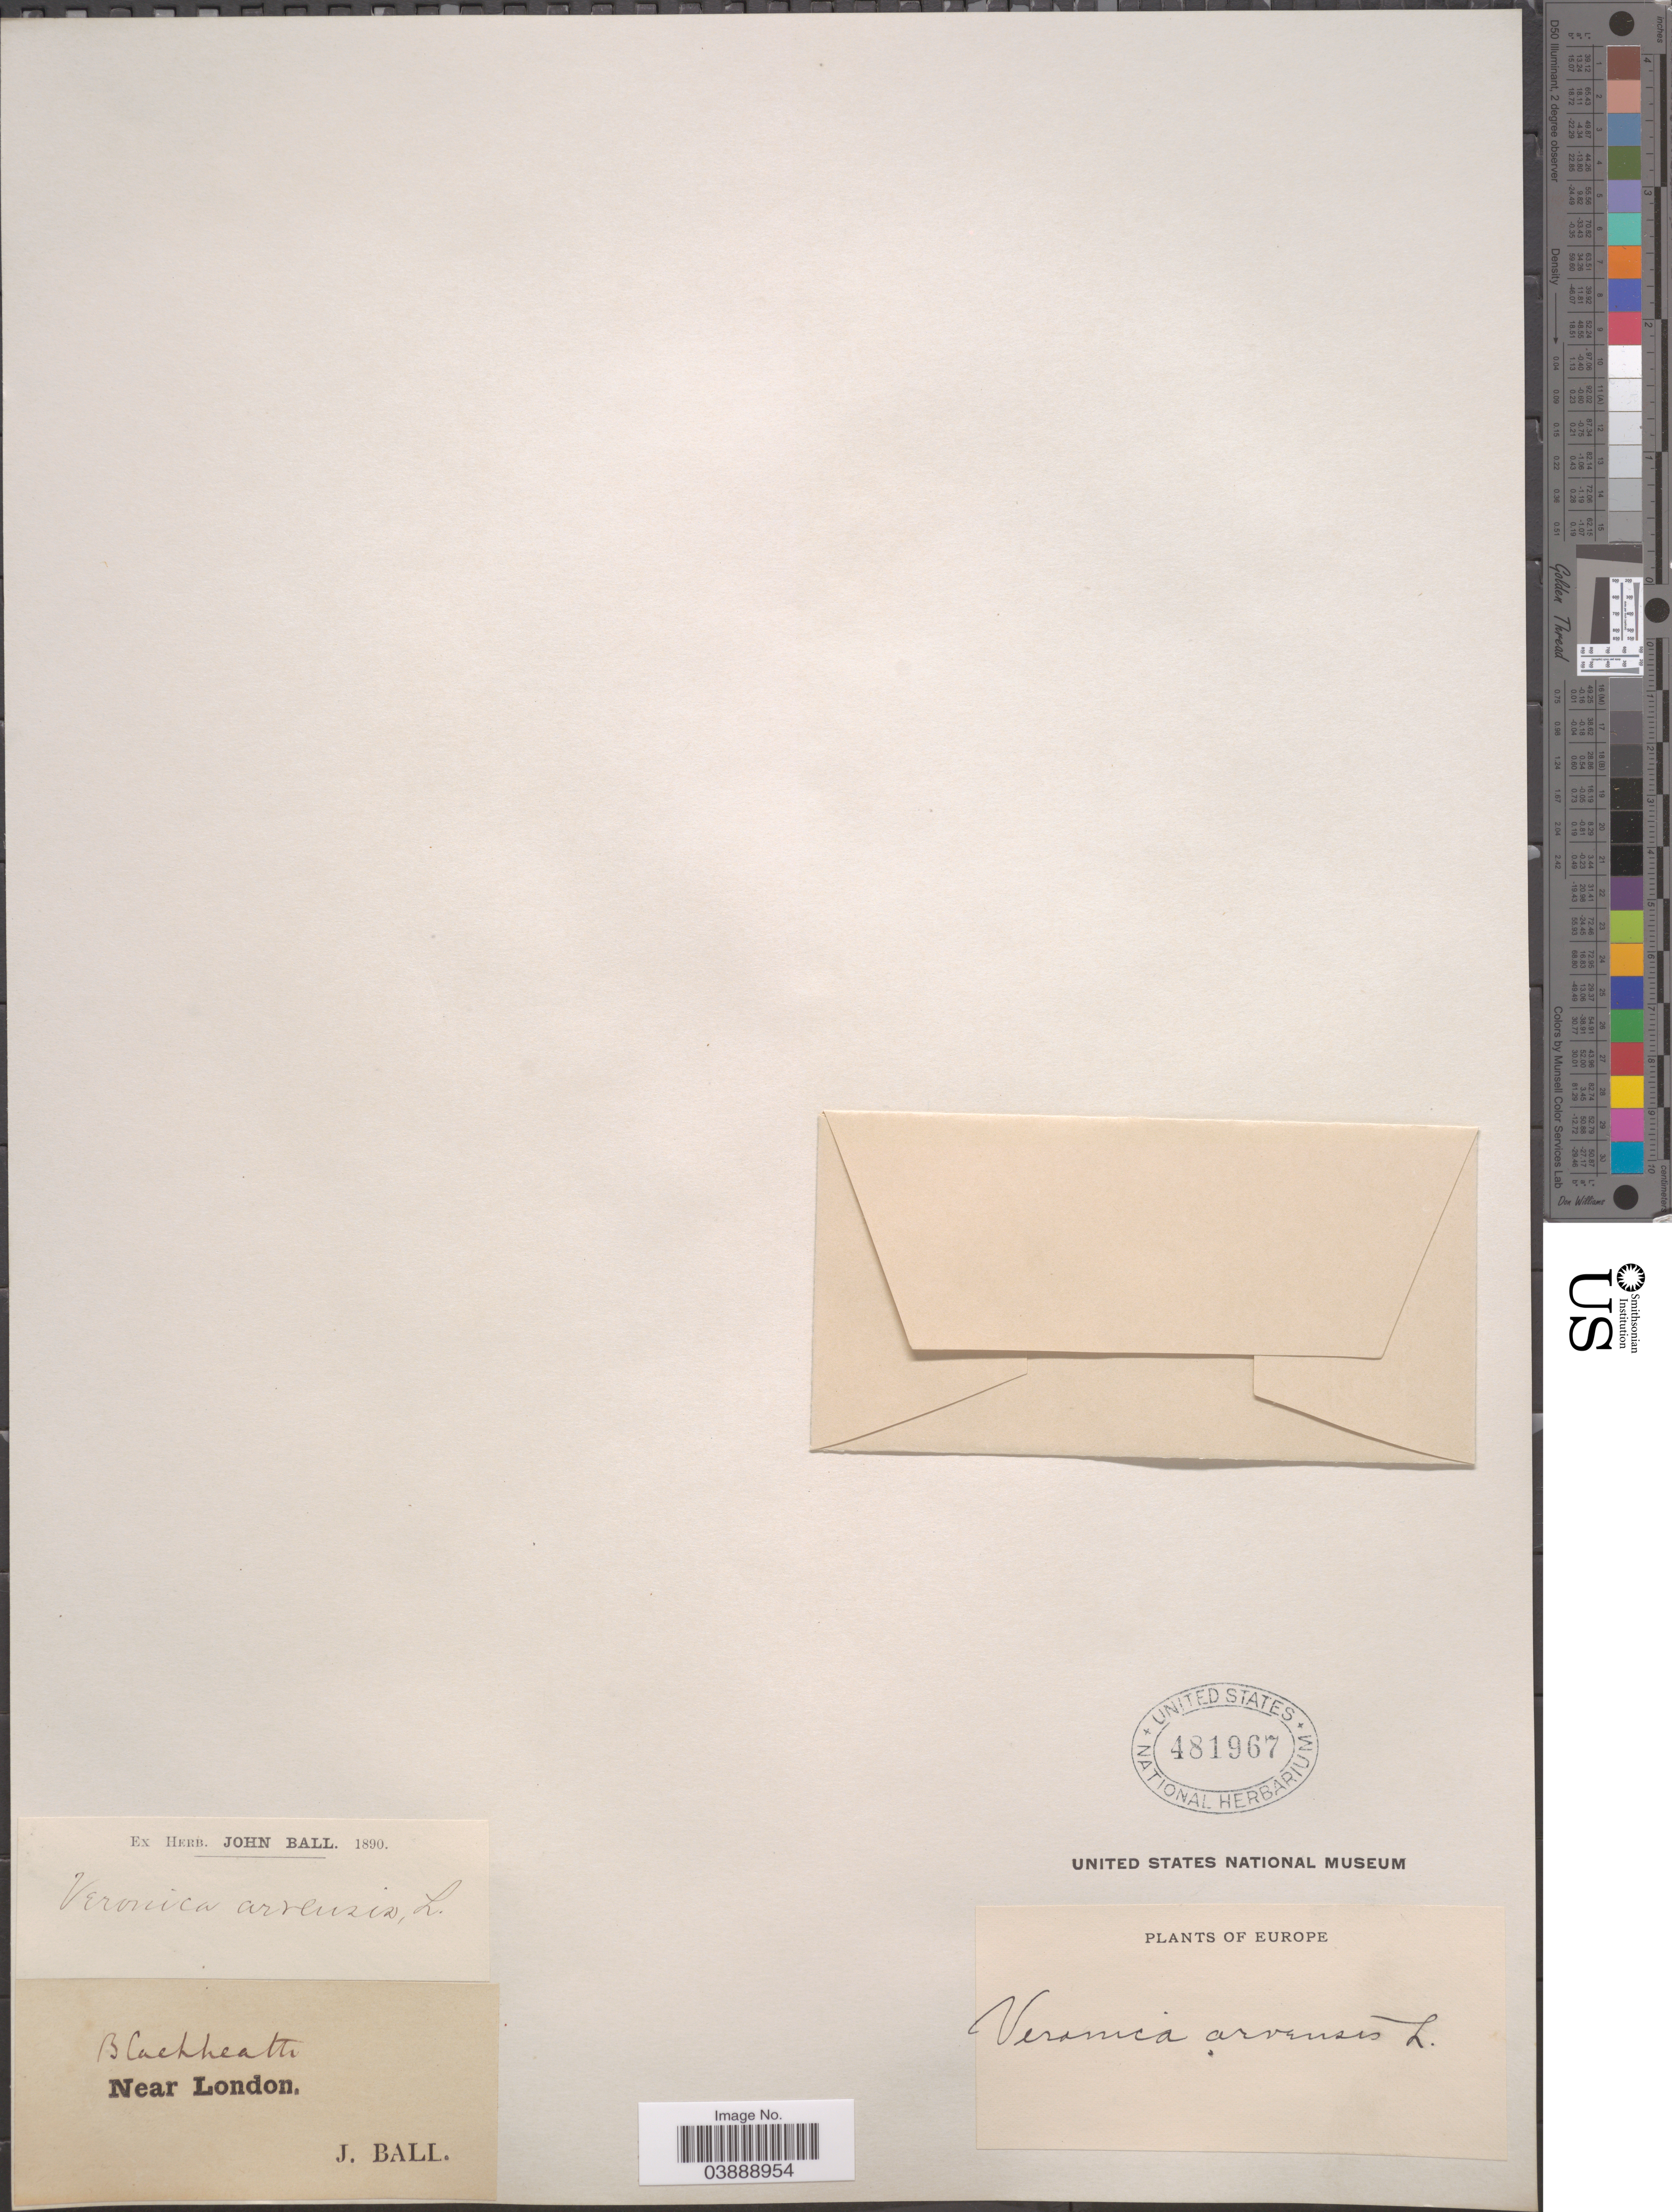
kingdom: Plantae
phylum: Tracheophyta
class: Magnoliopsida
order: Lamiales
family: Plantaginaceae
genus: Veronica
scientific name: Veronica arvensis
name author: L.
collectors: J. Ball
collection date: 1890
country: United Kingdom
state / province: England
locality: Blackheath, London. Europe.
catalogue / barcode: US 481967